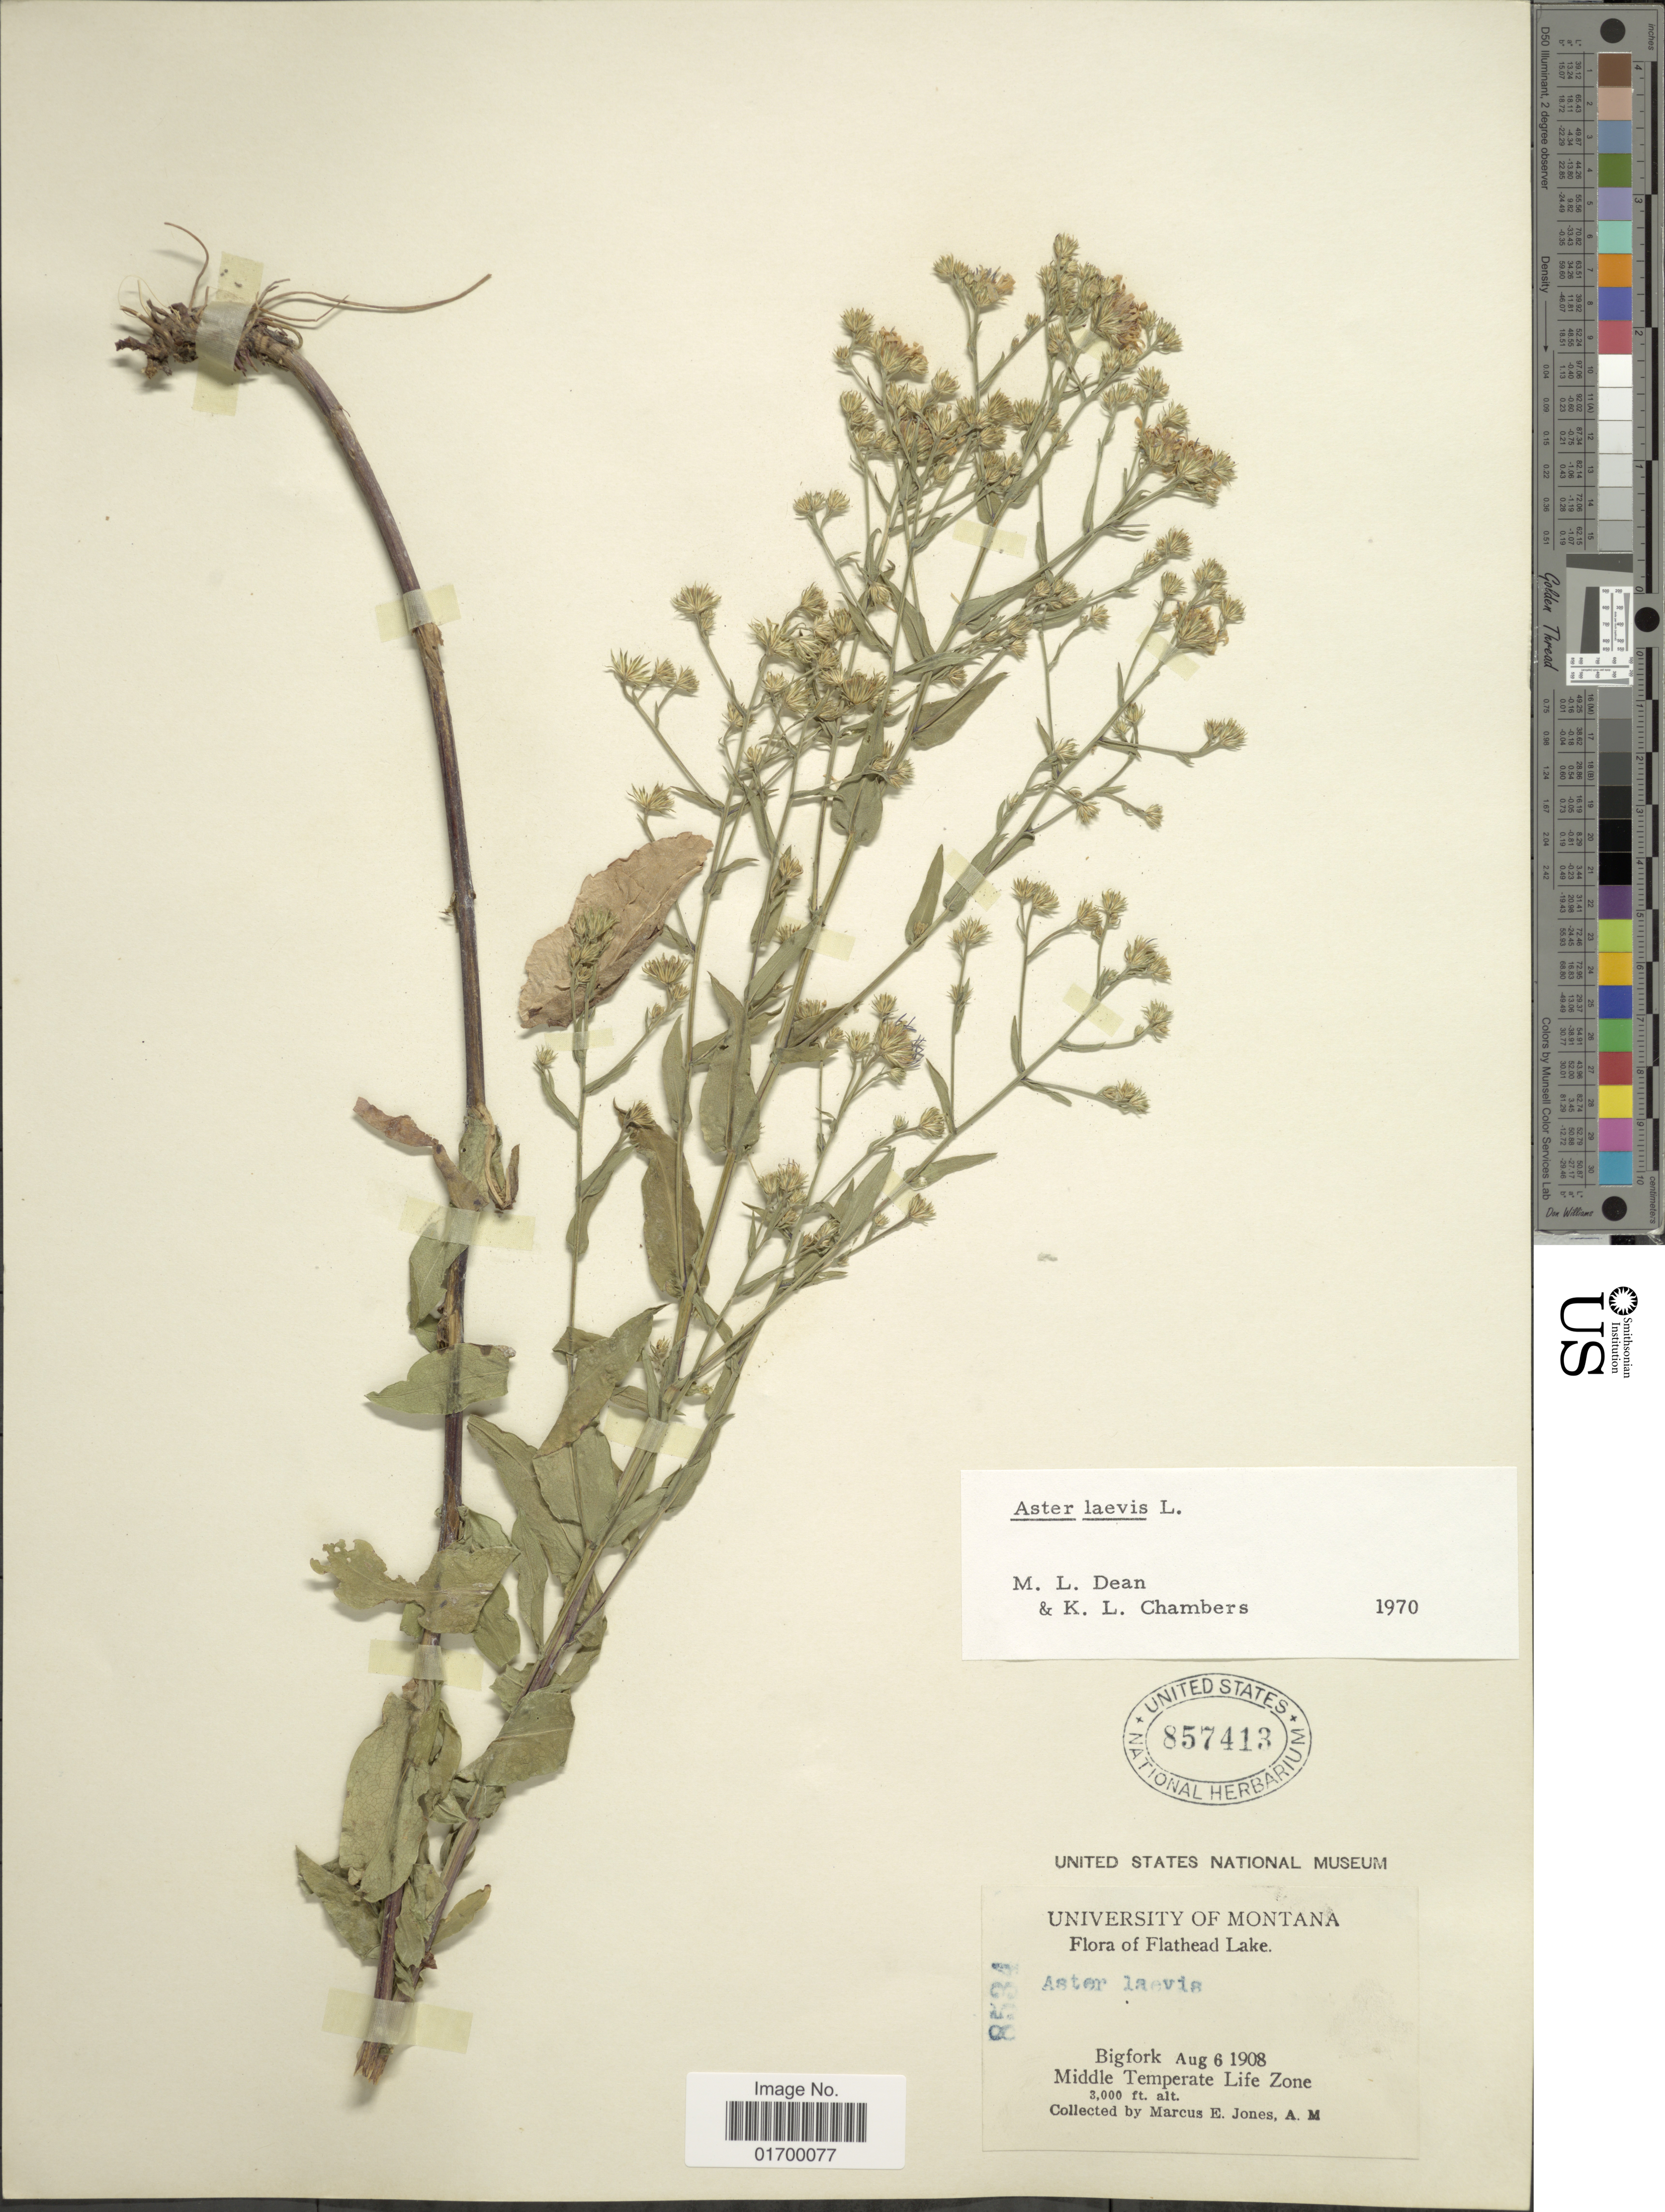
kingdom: Plantae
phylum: Tracheophyta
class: Magnoliopsida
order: Asterales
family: Asteraceae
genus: Symphyotrichum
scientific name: Symphyotrichum laeve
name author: (L.) Á. Löve & D. Löve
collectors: M. E. Jones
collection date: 1908-08-06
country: United States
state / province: Montana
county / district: Flathead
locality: Flathead Lake, Bigfork, Middle Temperate Life Zone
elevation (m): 914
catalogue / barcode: US 857413